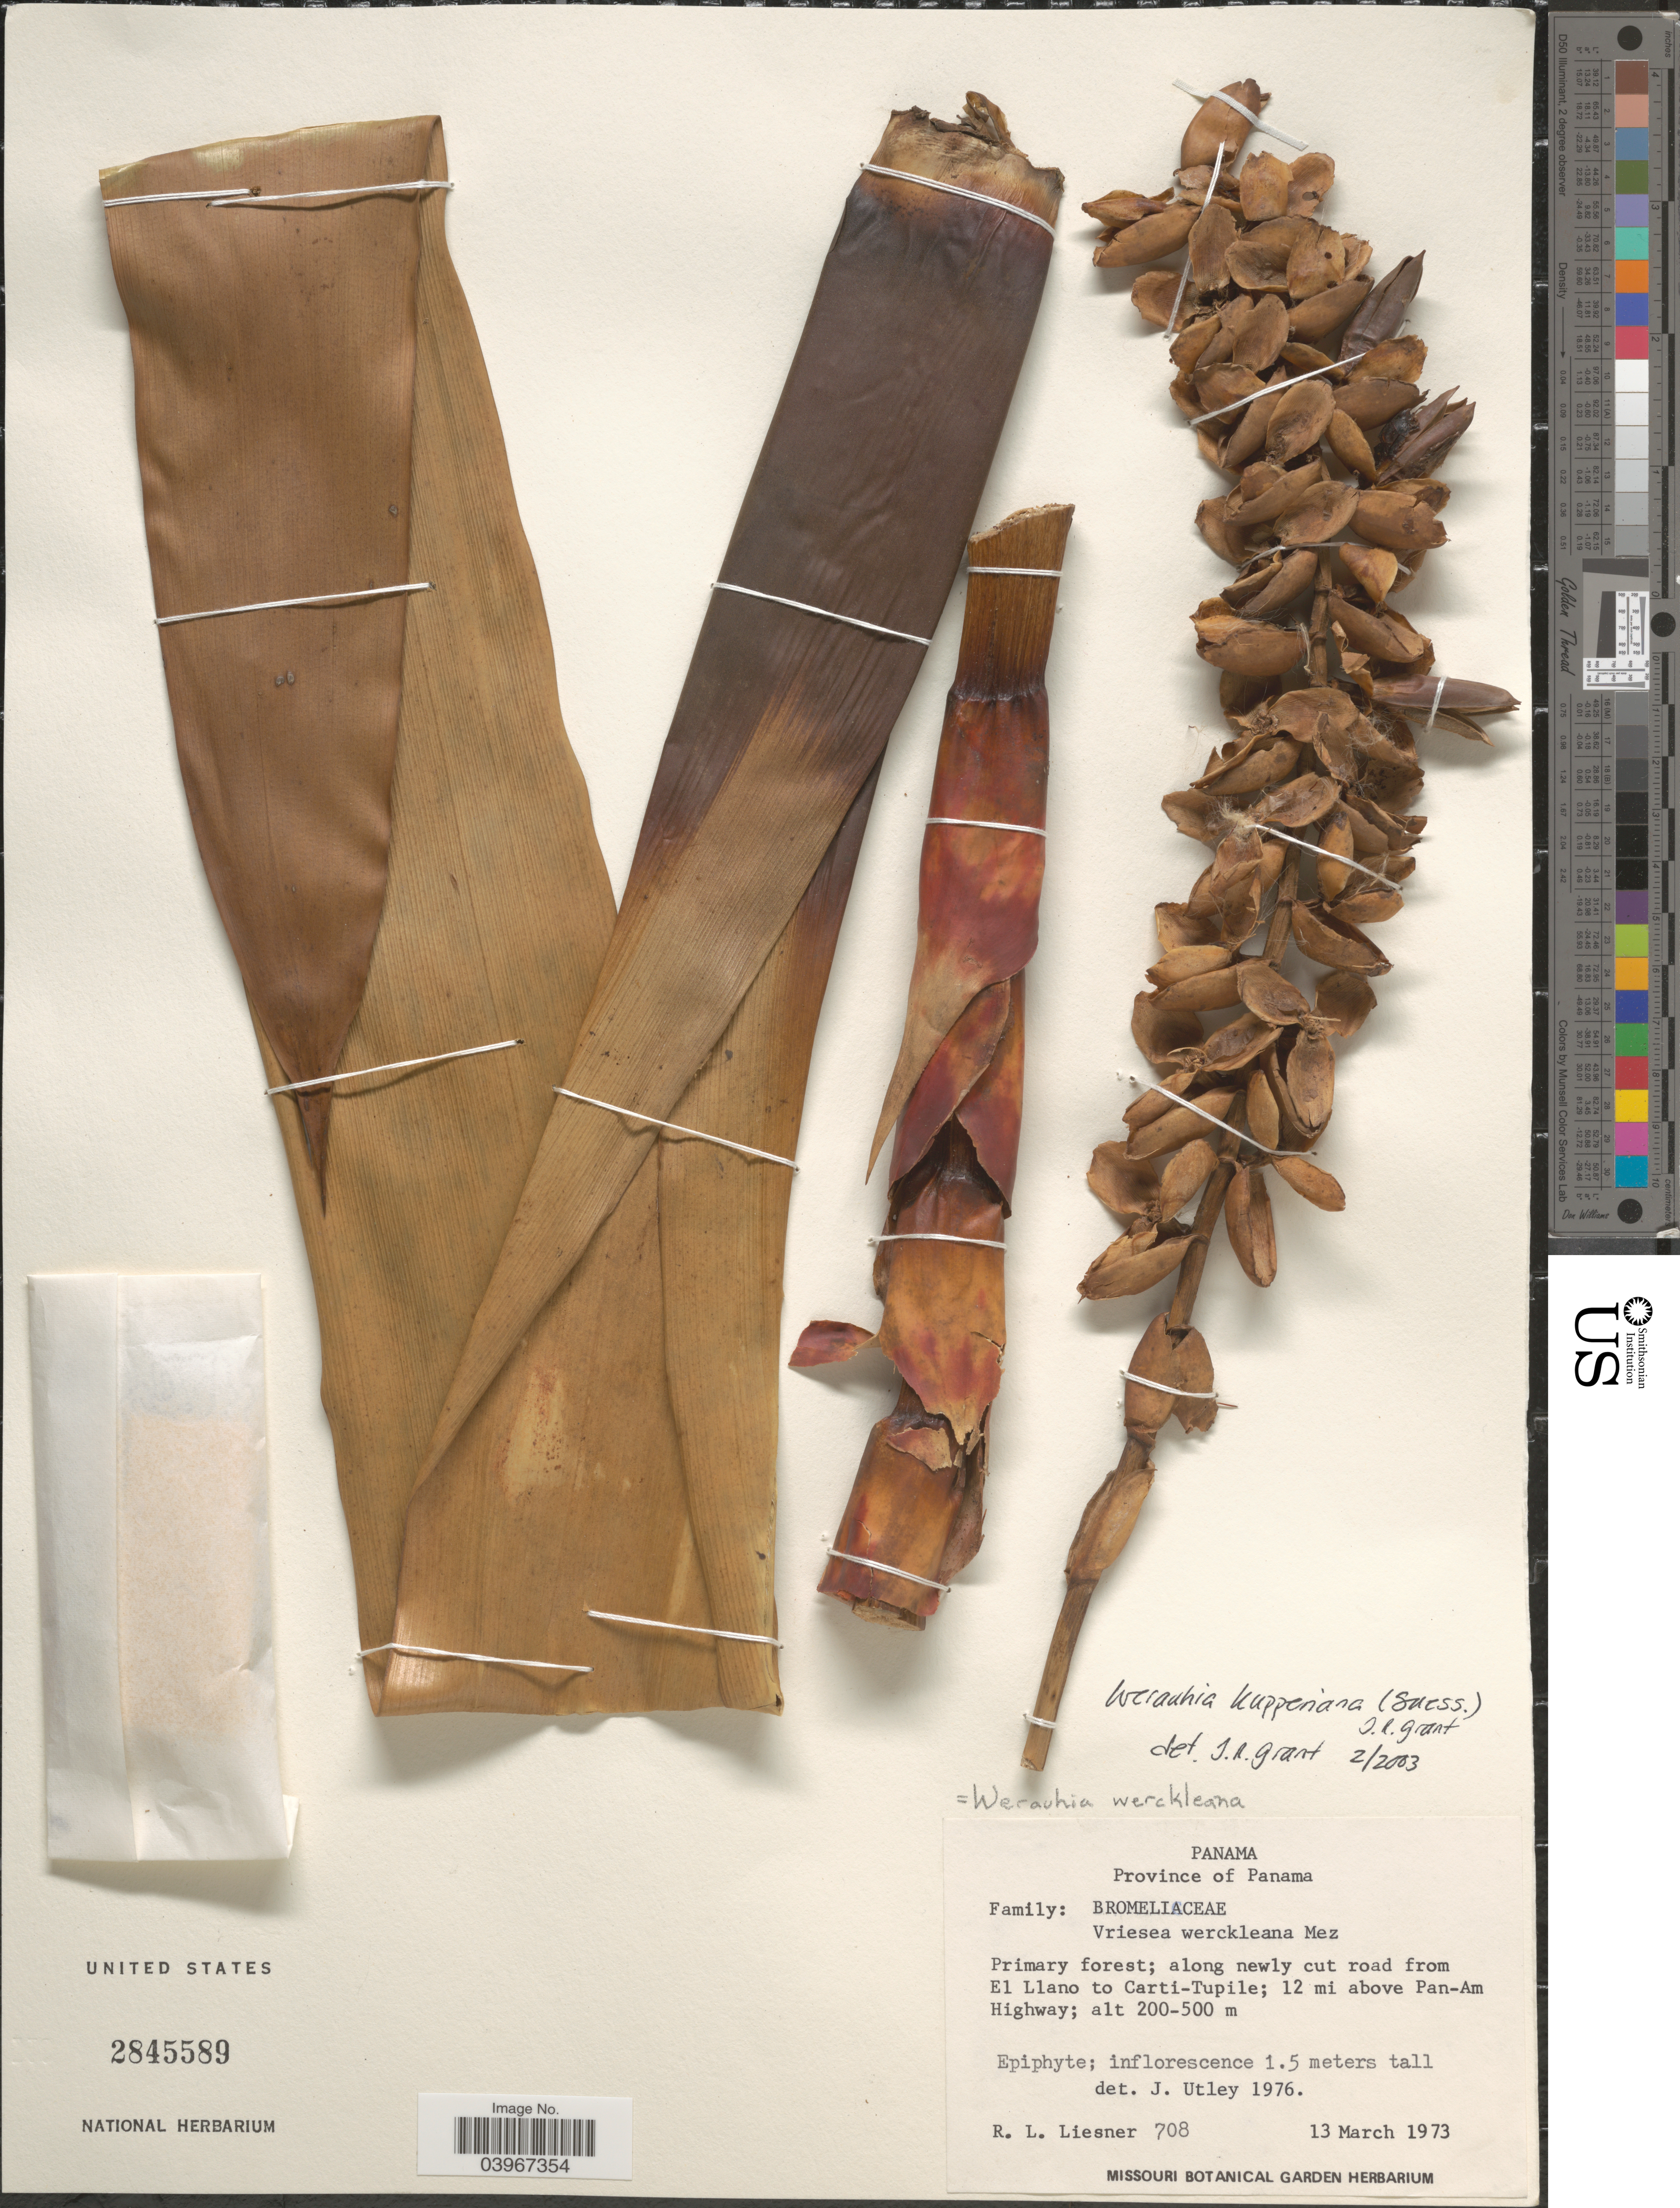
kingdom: Plantae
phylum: Tracheophyta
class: Liliopsida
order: Poales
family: Bromeliaceae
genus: Werauhia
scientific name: Werauhia kupperiana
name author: (Suess.) J.R. Grant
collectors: R. L. Liesner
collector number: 708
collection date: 1973-03-13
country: Panama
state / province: Panamá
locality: Along newy cut road from El Llano to Carti-Tupile; 12 mi above Pan-Am Highway.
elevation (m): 200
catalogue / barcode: US 2845589